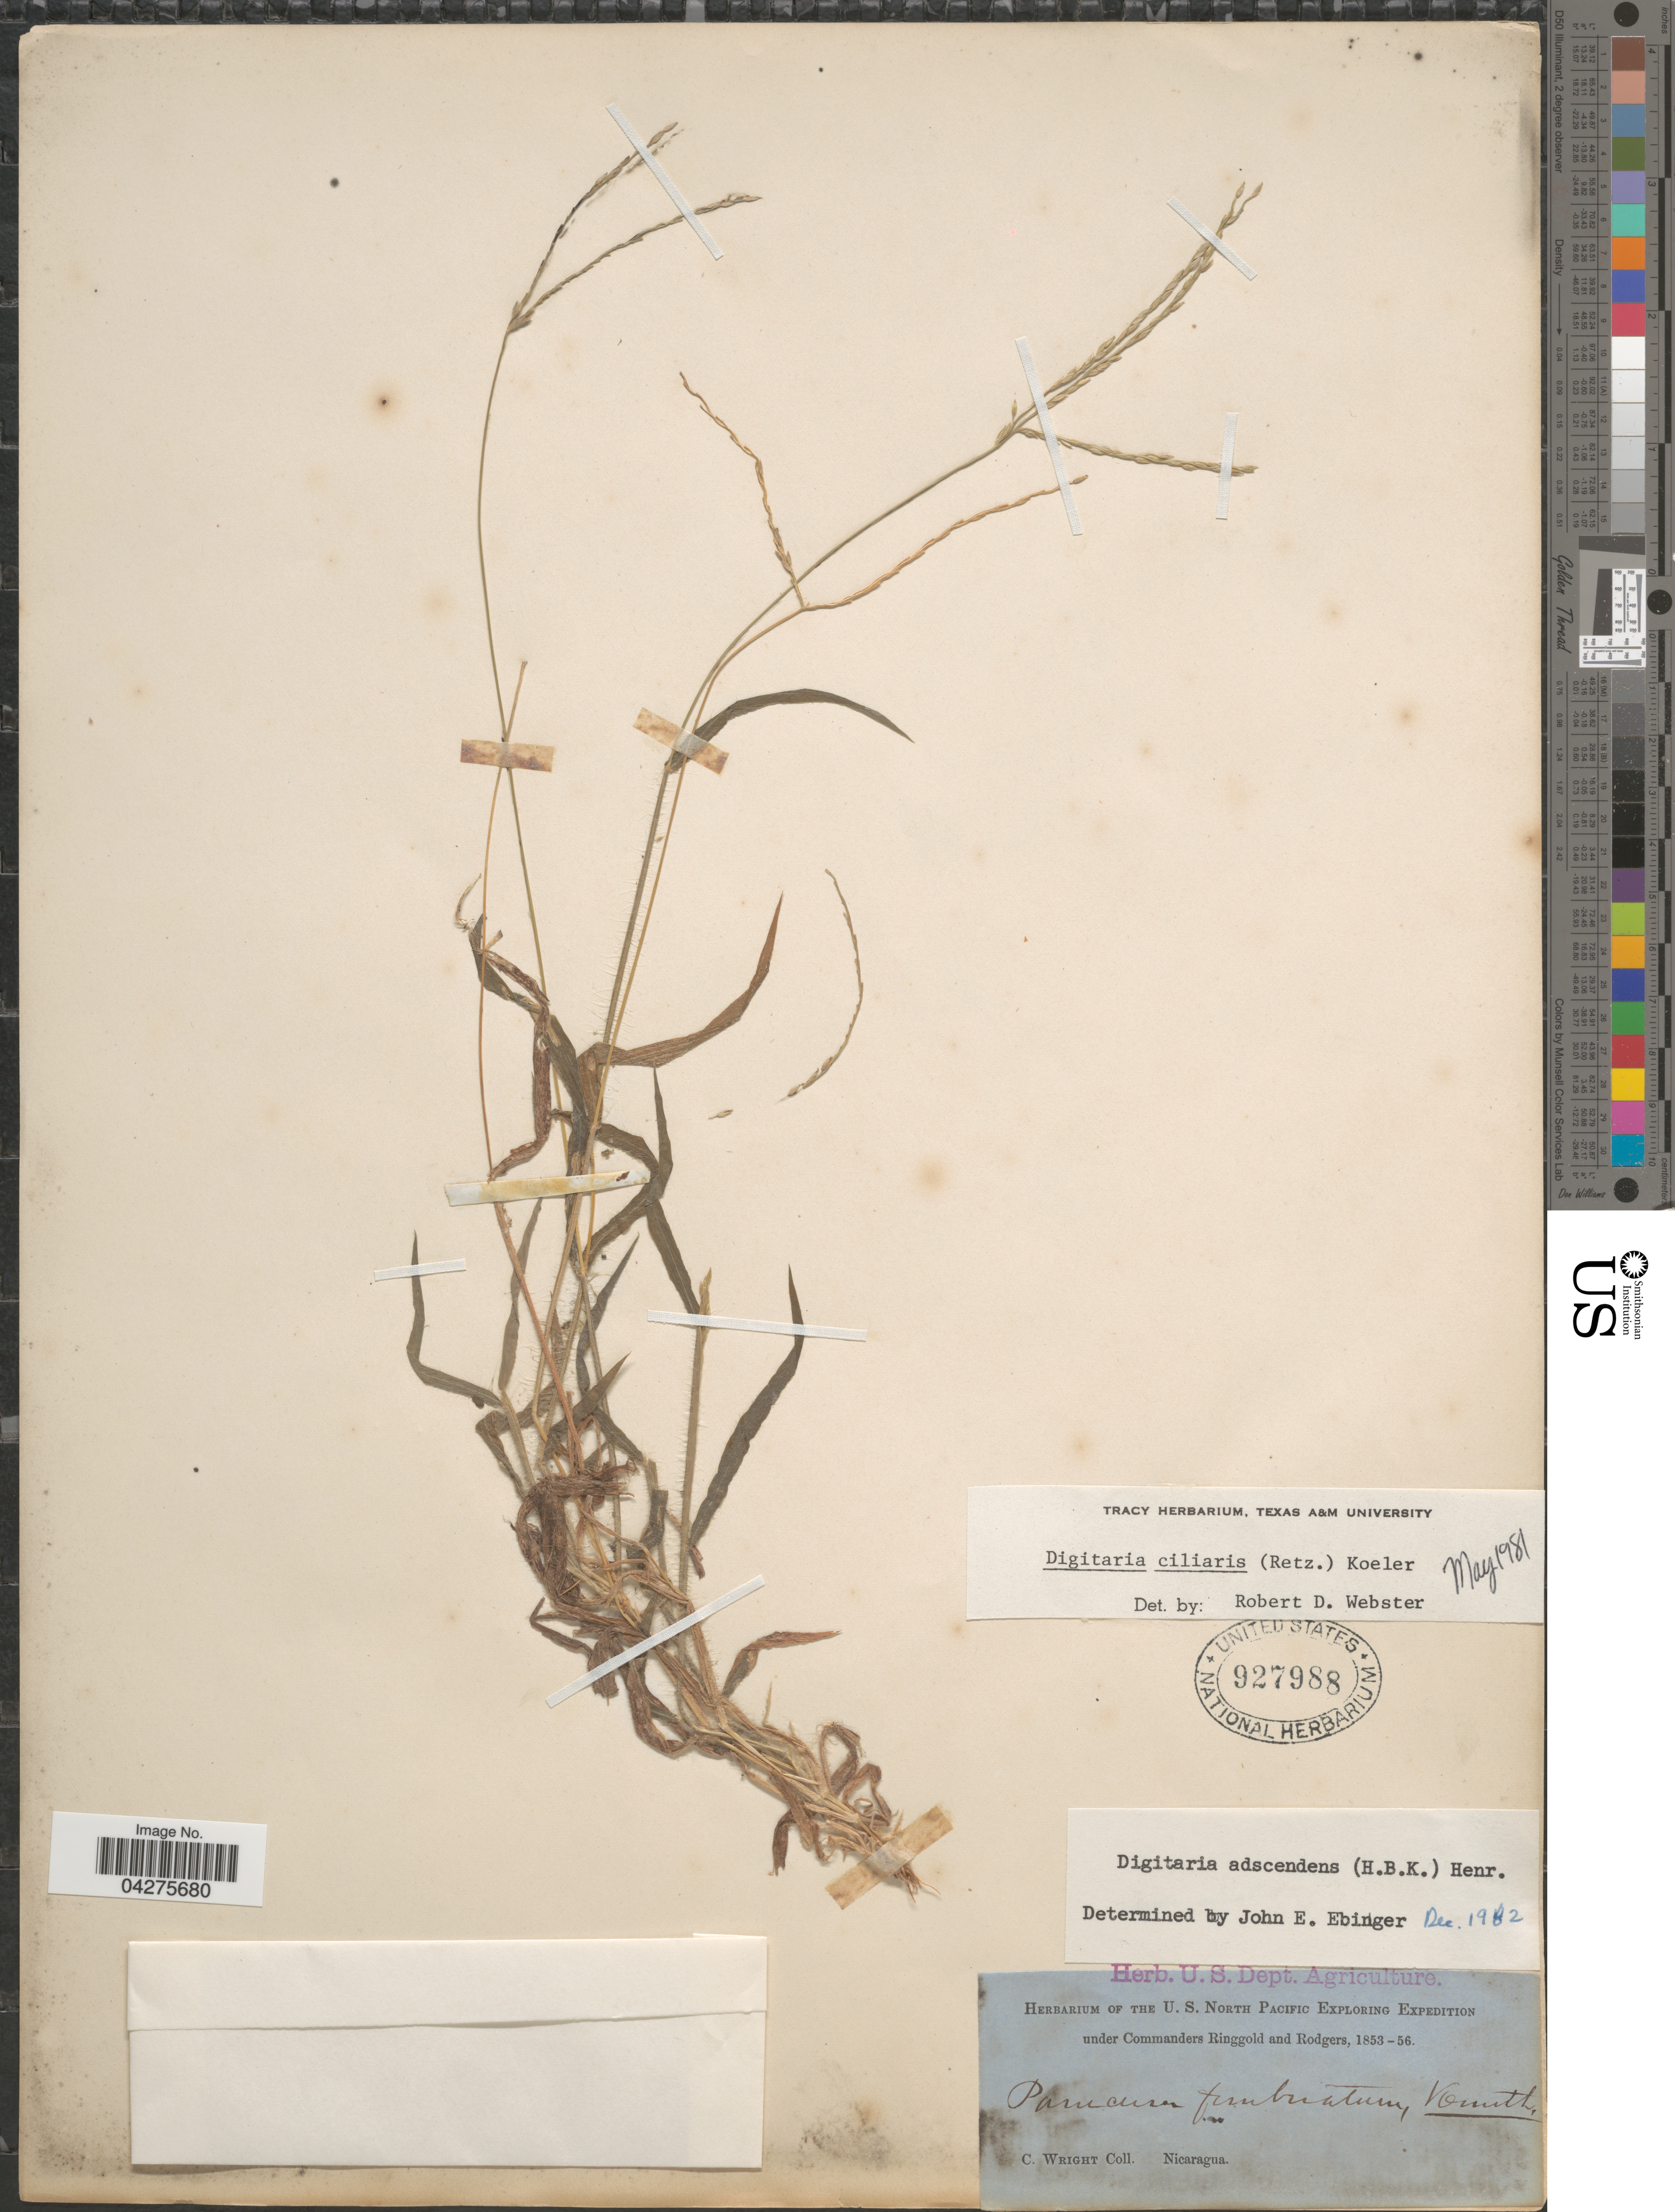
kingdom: Plantae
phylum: Tracheophyta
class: Liliopsida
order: Poales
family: Poaceae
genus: Digitaria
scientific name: Digitaria ciliaris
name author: (Retz.) Koeler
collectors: C. Wright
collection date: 1853/1856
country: Nicaragua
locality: Herbarium of the U.S. North Pacific Exploring Expediton.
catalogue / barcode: US 927988